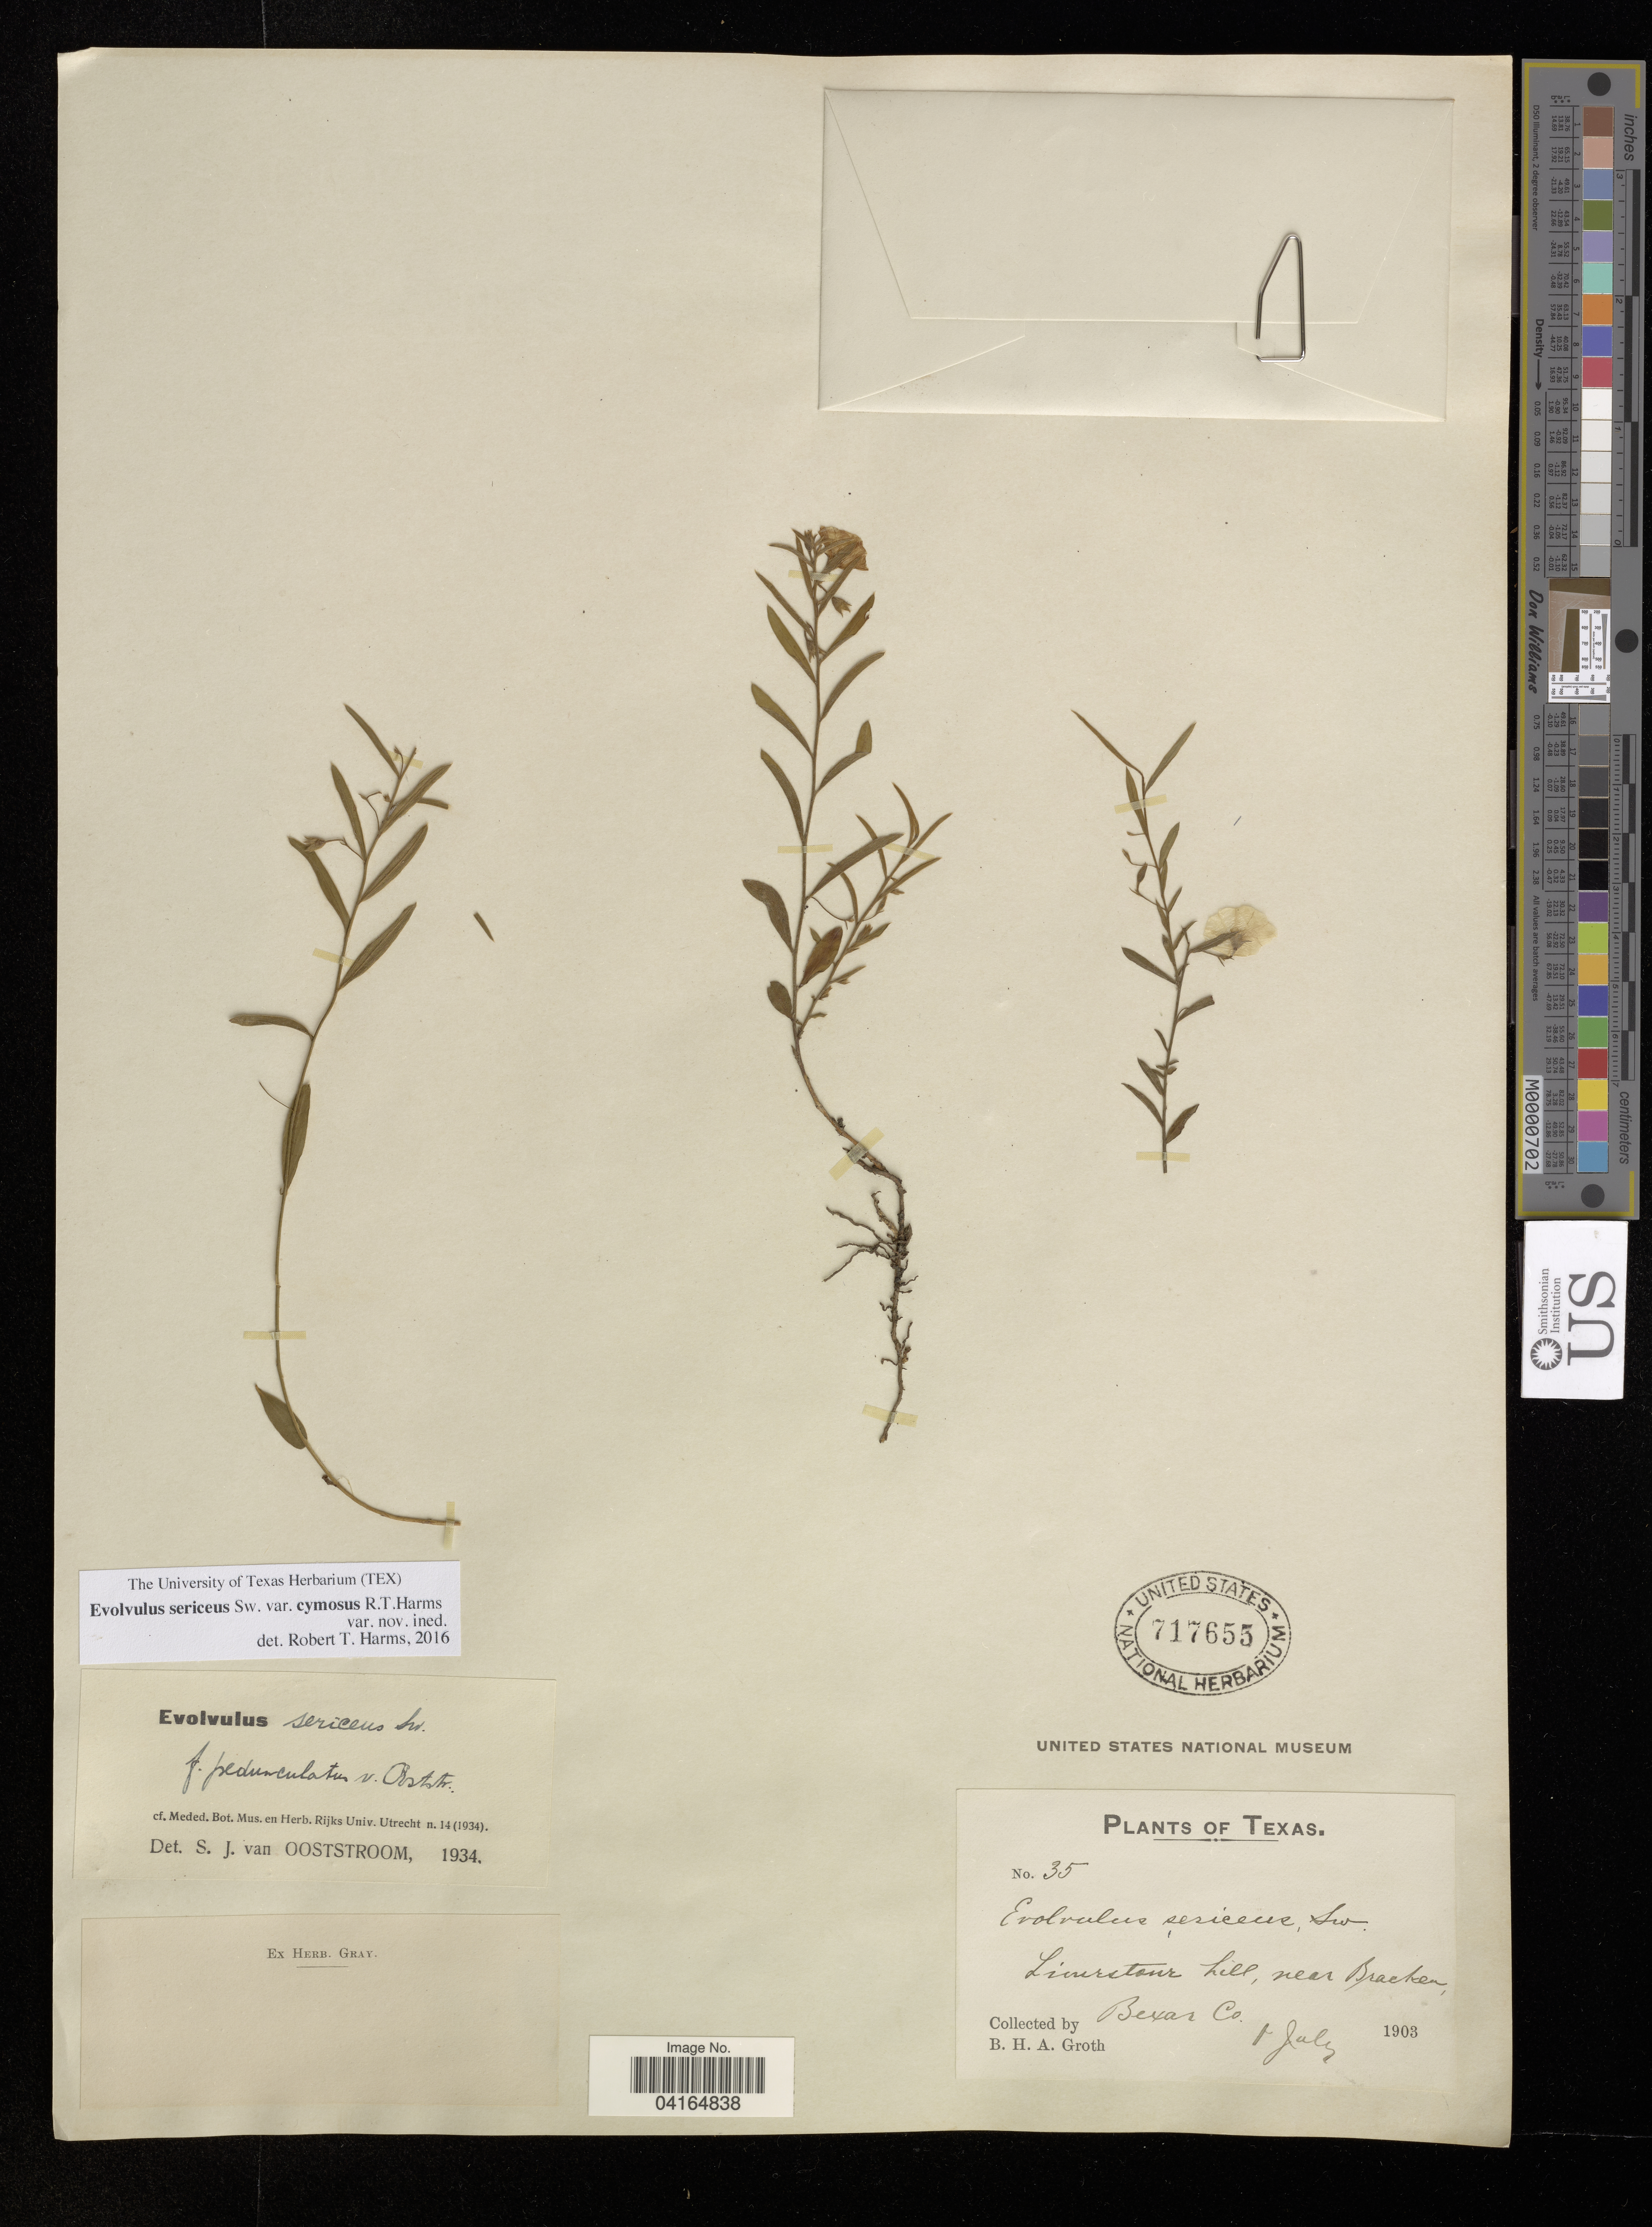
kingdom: Plantae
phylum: Tracheophyta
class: Magnoliopsida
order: Solanales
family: Convolvulaceae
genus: Evolvulus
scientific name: Evolvulus sericeus var. cymosus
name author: R.T. Harms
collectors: B. Groth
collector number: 35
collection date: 1903-07-01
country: United States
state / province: Texas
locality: Limestone hill, near Bracken, Bexar Co.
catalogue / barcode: US 717655